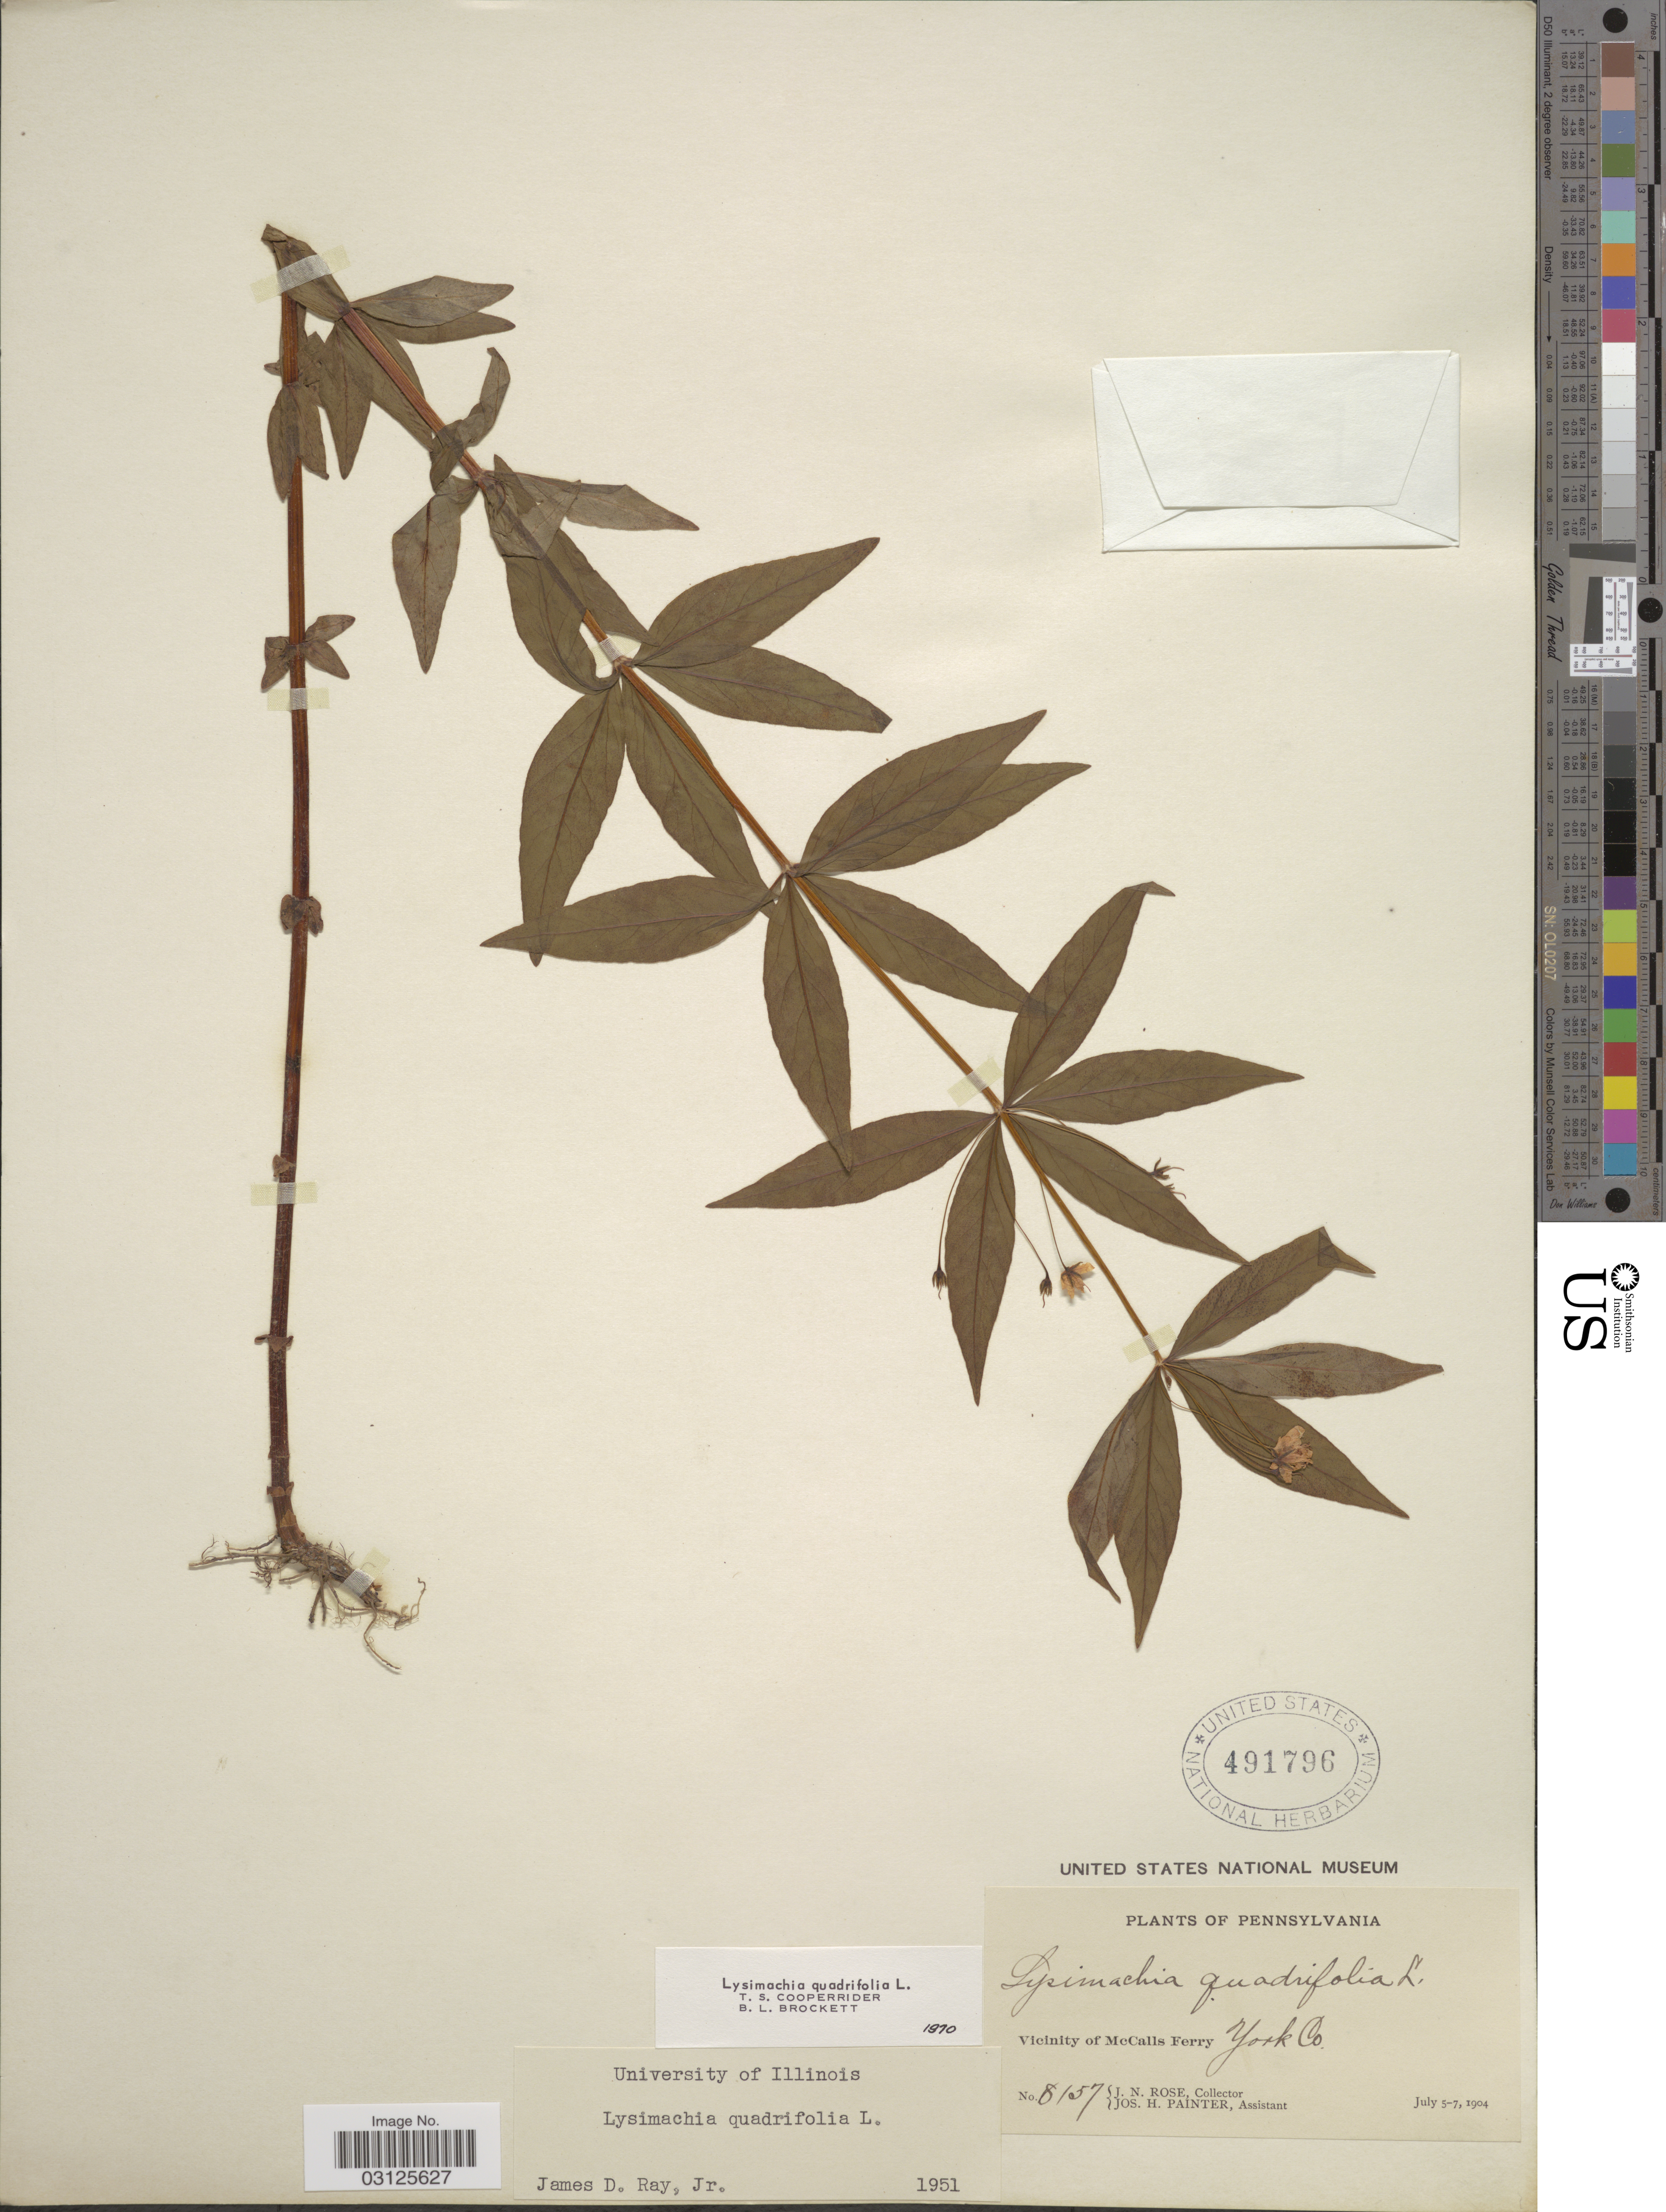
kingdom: Plantae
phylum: Tracheophyta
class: Magnoliopsida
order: Ericales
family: Primulaceae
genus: Lysimachia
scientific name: Lysimachia quadrifolia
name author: L.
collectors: J. N. Rose & J. H. Painter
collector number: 8157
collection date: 1904-07-05/1904-07-07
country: United States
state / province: Pennsylvania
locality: Vicinity of McCalls Ferry, York Co.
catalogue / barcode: US 491796